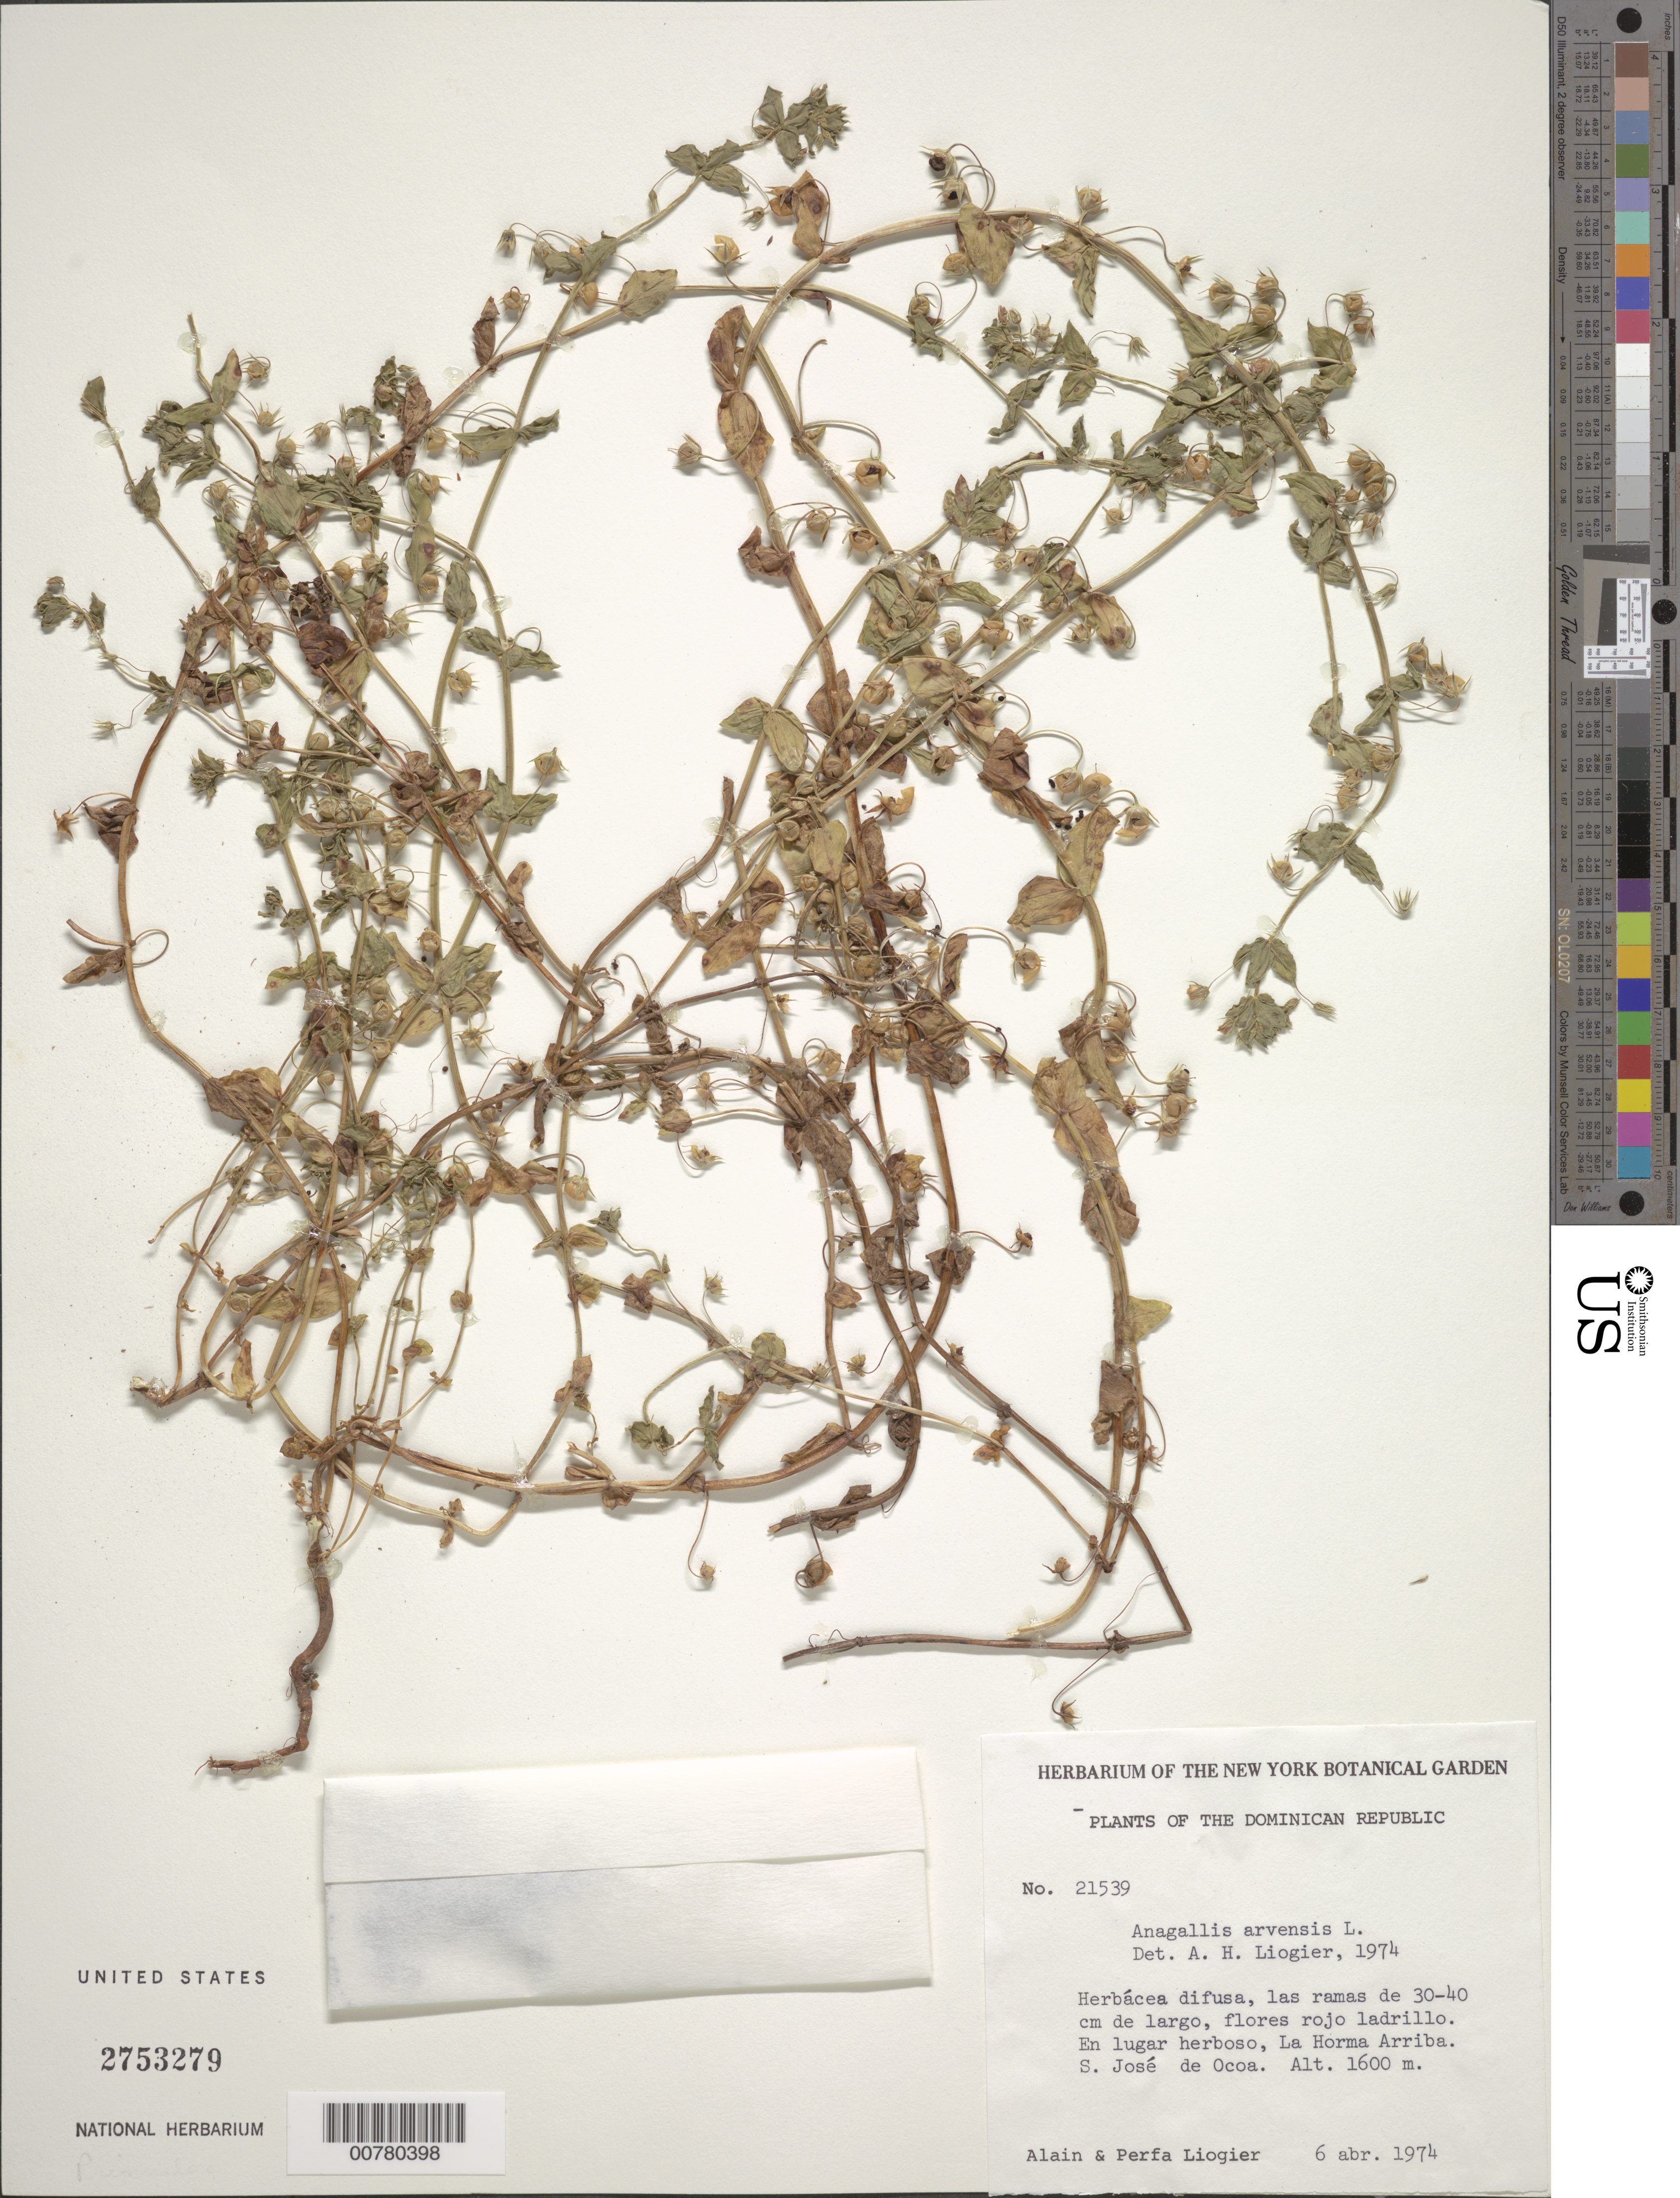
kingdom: Plantae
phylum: Tracheophyta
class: Magnoliopsida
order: Ericales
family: Primulaceae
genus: Anagallis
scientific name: Anagallis arvensis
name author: L.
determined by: Liogier, Alain H.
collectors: A. H. Liogier & M. P. Liogier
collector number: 21539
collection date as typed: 06 Apr 1974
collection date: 1974-04-06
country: Dominican Republic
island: Hispaniola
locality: San José de Ocoa, La Horma Arriba.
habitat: Herbaceous place.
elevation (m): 1600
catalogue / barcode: US 2753279